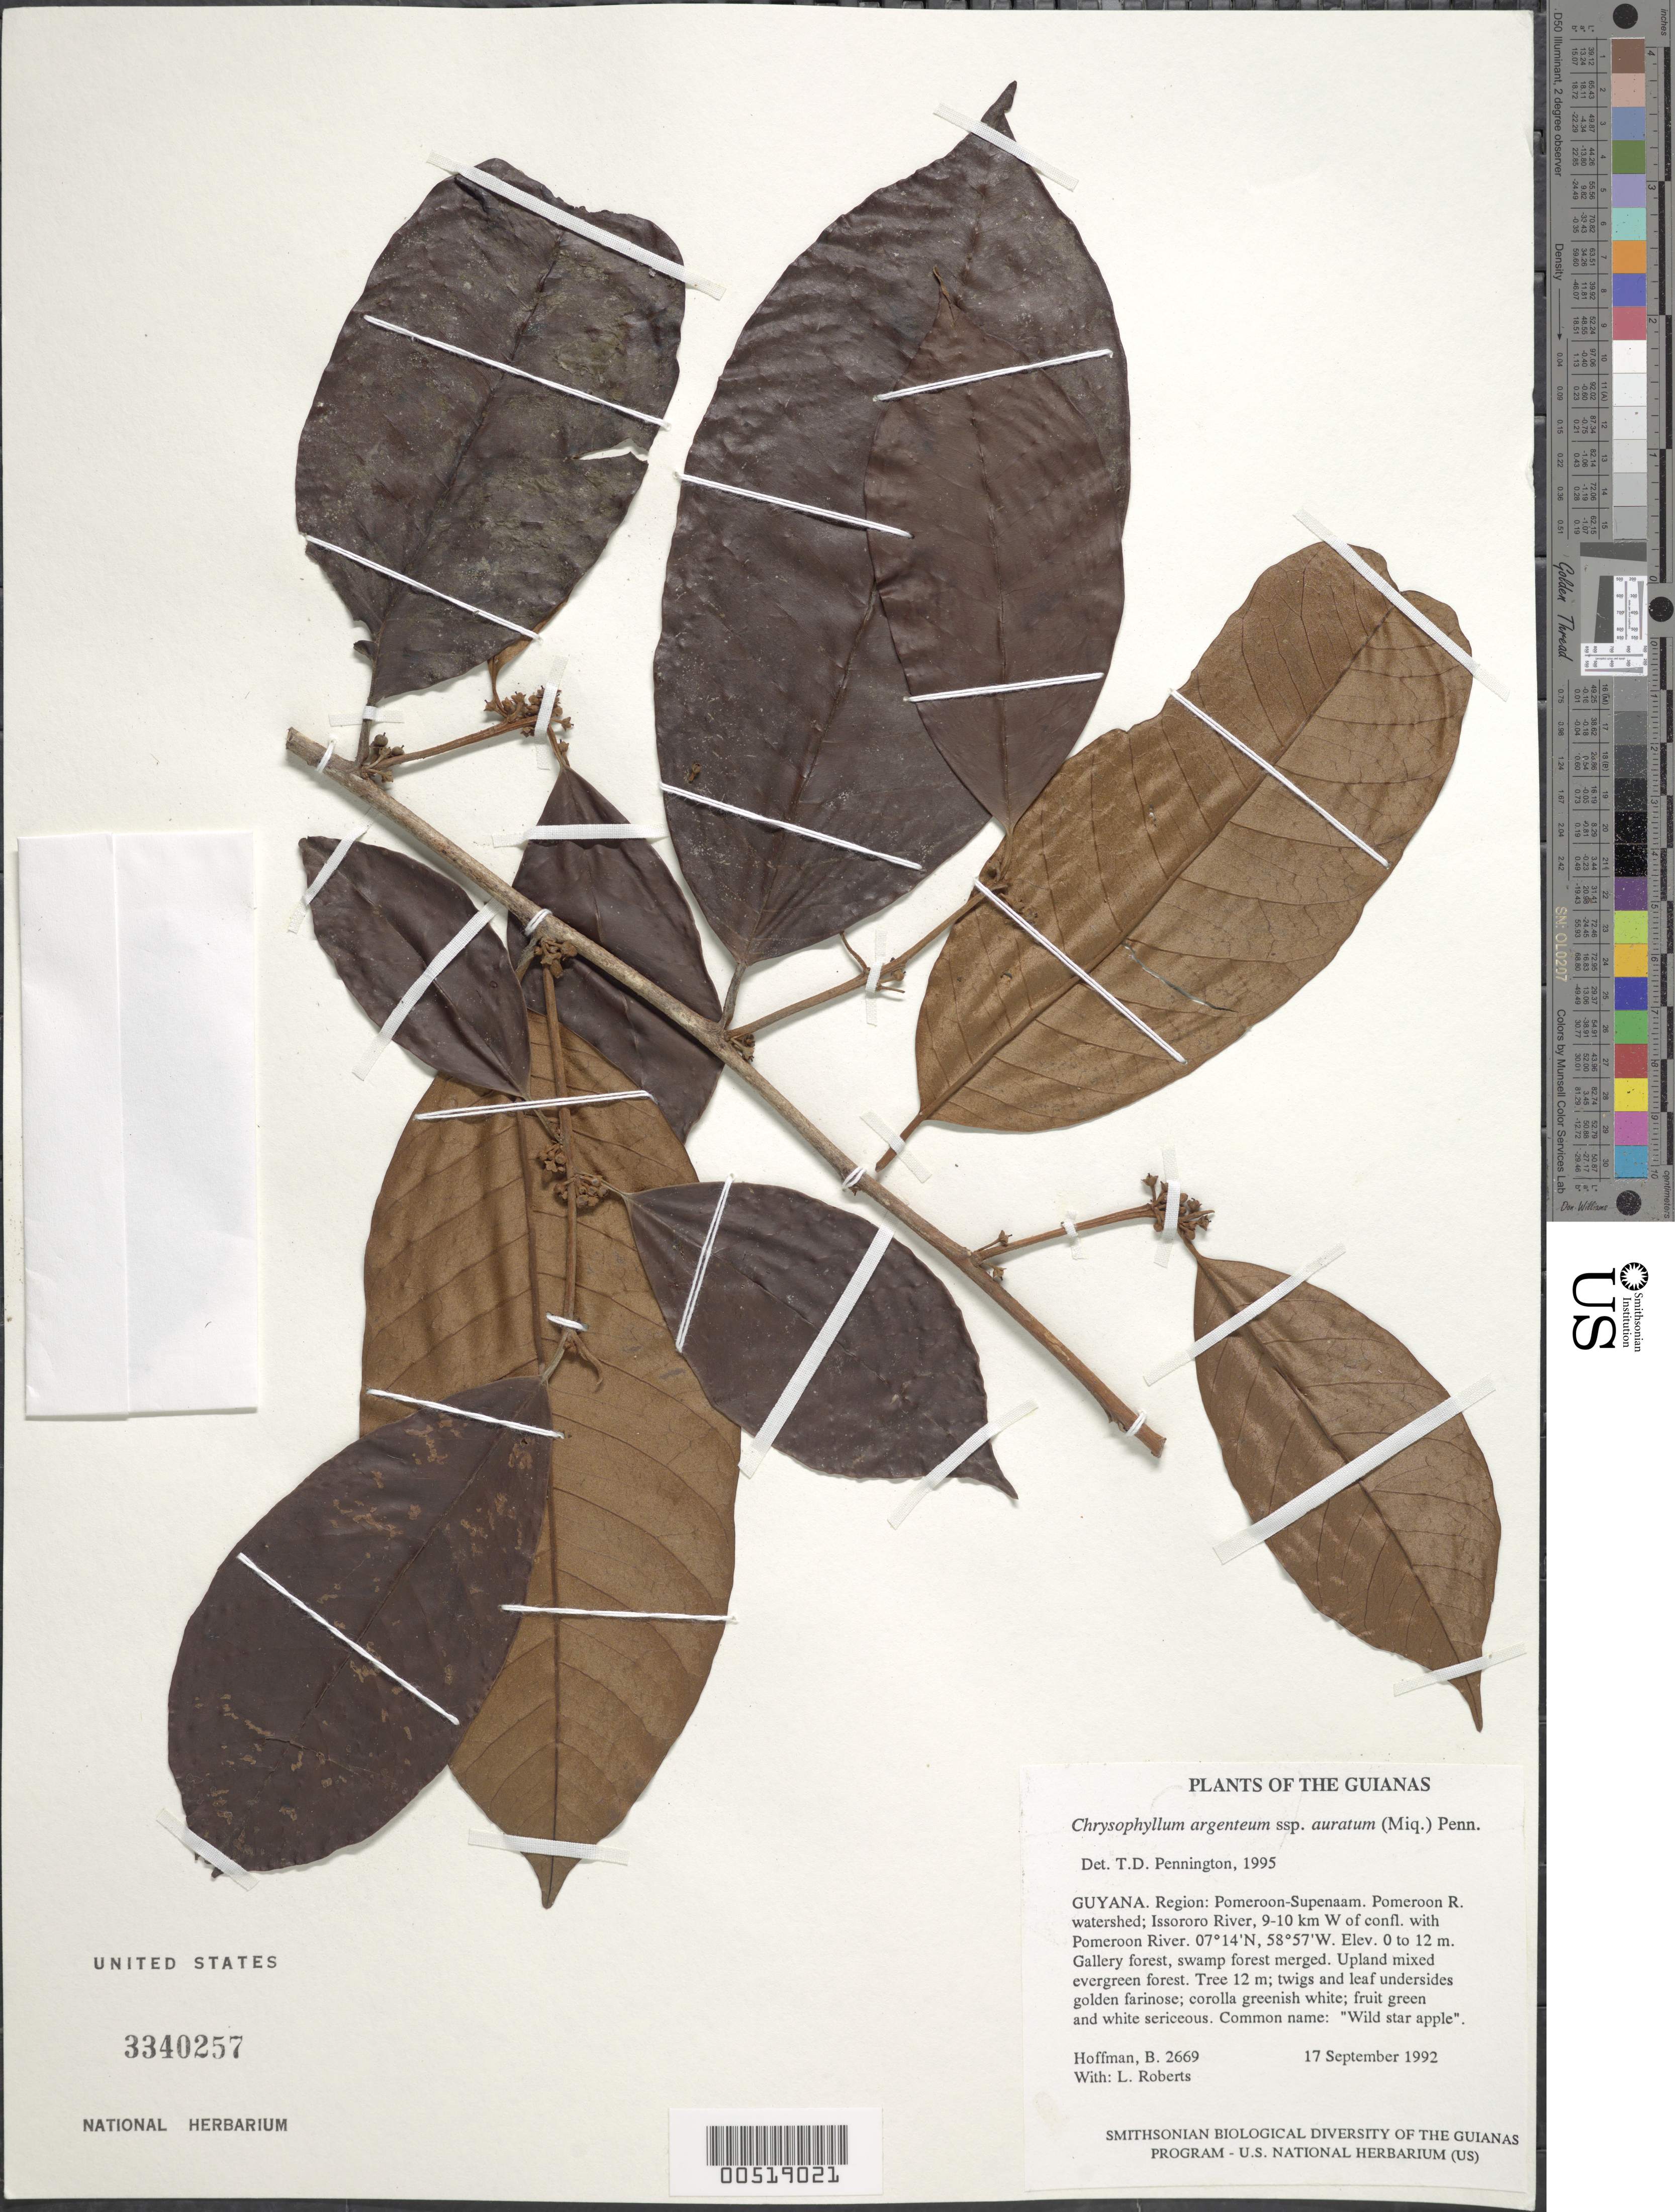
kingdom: Plantae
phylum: Tracheophyta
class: Magnoliopsida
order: Ericales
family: Sapotaceae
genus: Chrysophyllum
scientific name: Chrysophyllum argenteum subsp. auratum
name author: (Miq.) T.D. Penn.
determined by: Pennington, T. D., (K)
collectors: B. Hoffman & L. Roberts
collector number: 2669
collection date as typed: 17 September 1992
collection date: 1992-09-17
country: Guyana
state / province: Pomeroon-Supenaam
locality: Pomeroon River watershed; Issororo River, 9-10 km W of confluence with Pomeroon River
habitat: Gallery forest, swamp forest merged. Upland mixed evergreen forest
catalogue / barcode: US 3340257